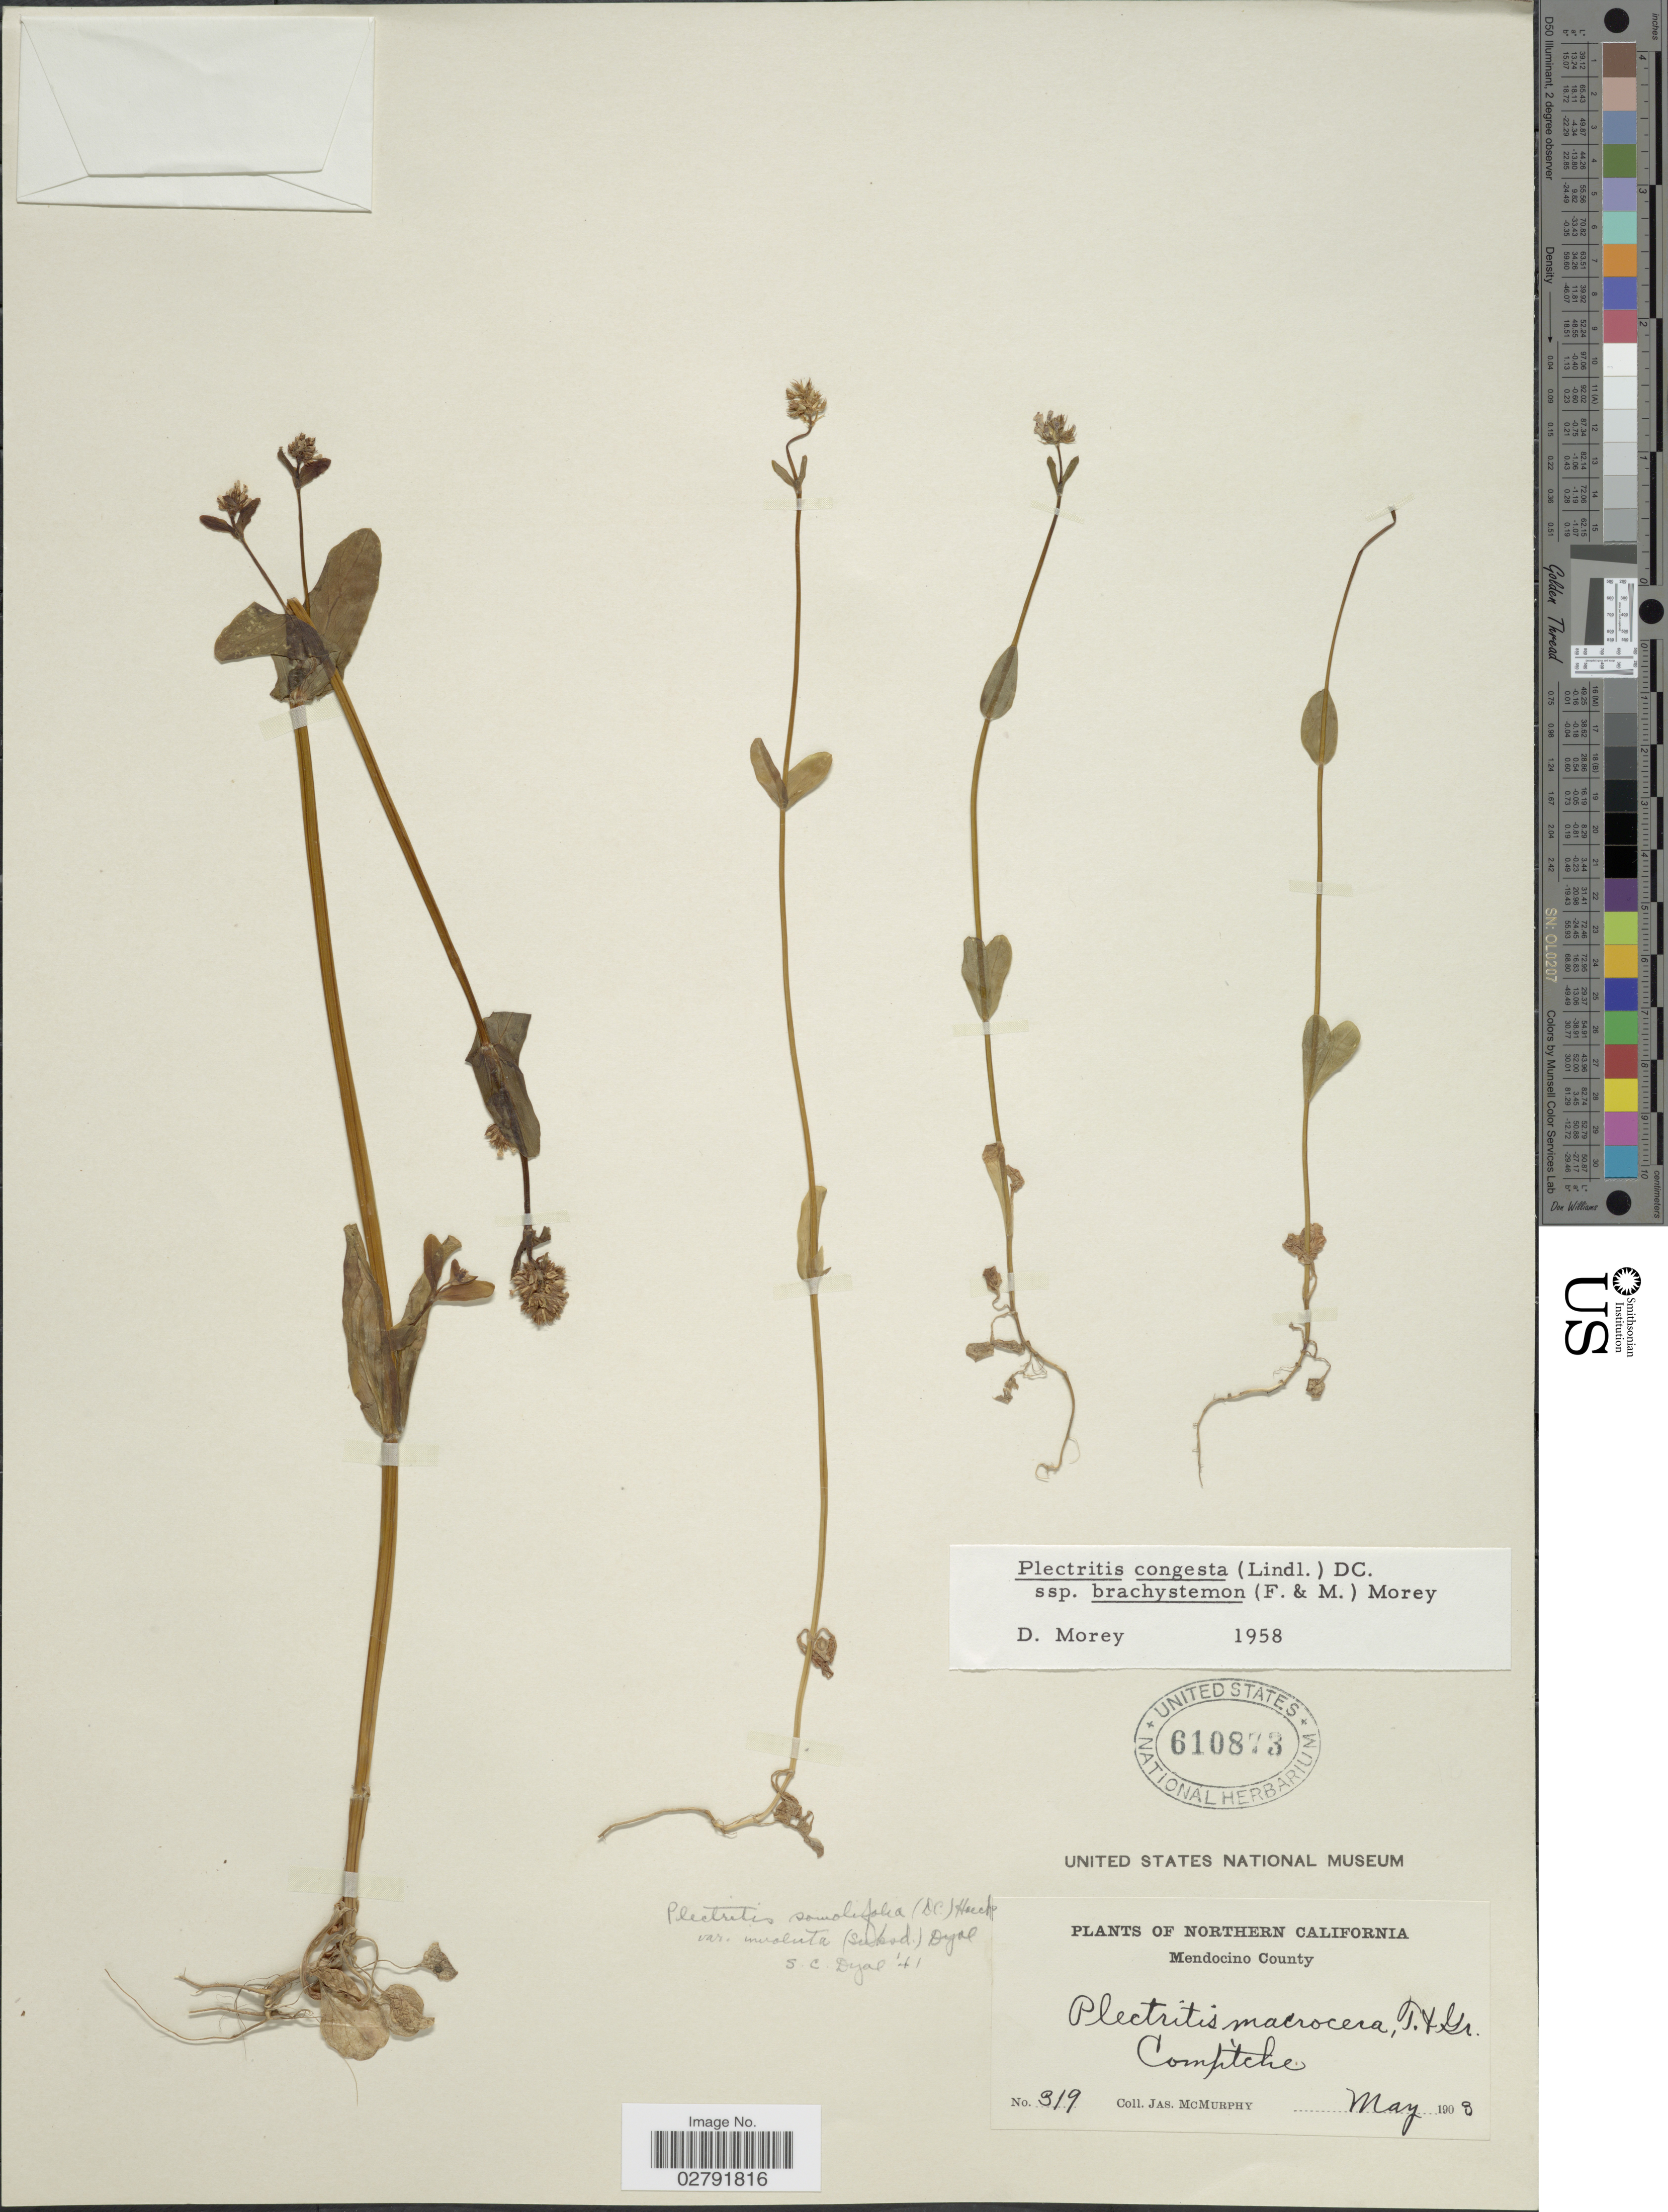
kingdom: Plantae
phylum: Tracheophyta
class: Magnoliopsida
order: Dipsacales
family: Caprifoliaceae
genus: Plectritis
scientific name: Plectritis congesta subsp. brachystemon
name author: (Fisch. & C.A. Mey.) Morey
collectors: J. McMurphy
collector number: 319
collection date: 1903-05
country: United States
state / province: California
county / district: Mendocino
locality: Northern California. Mendocino County.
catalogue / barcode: US 610873